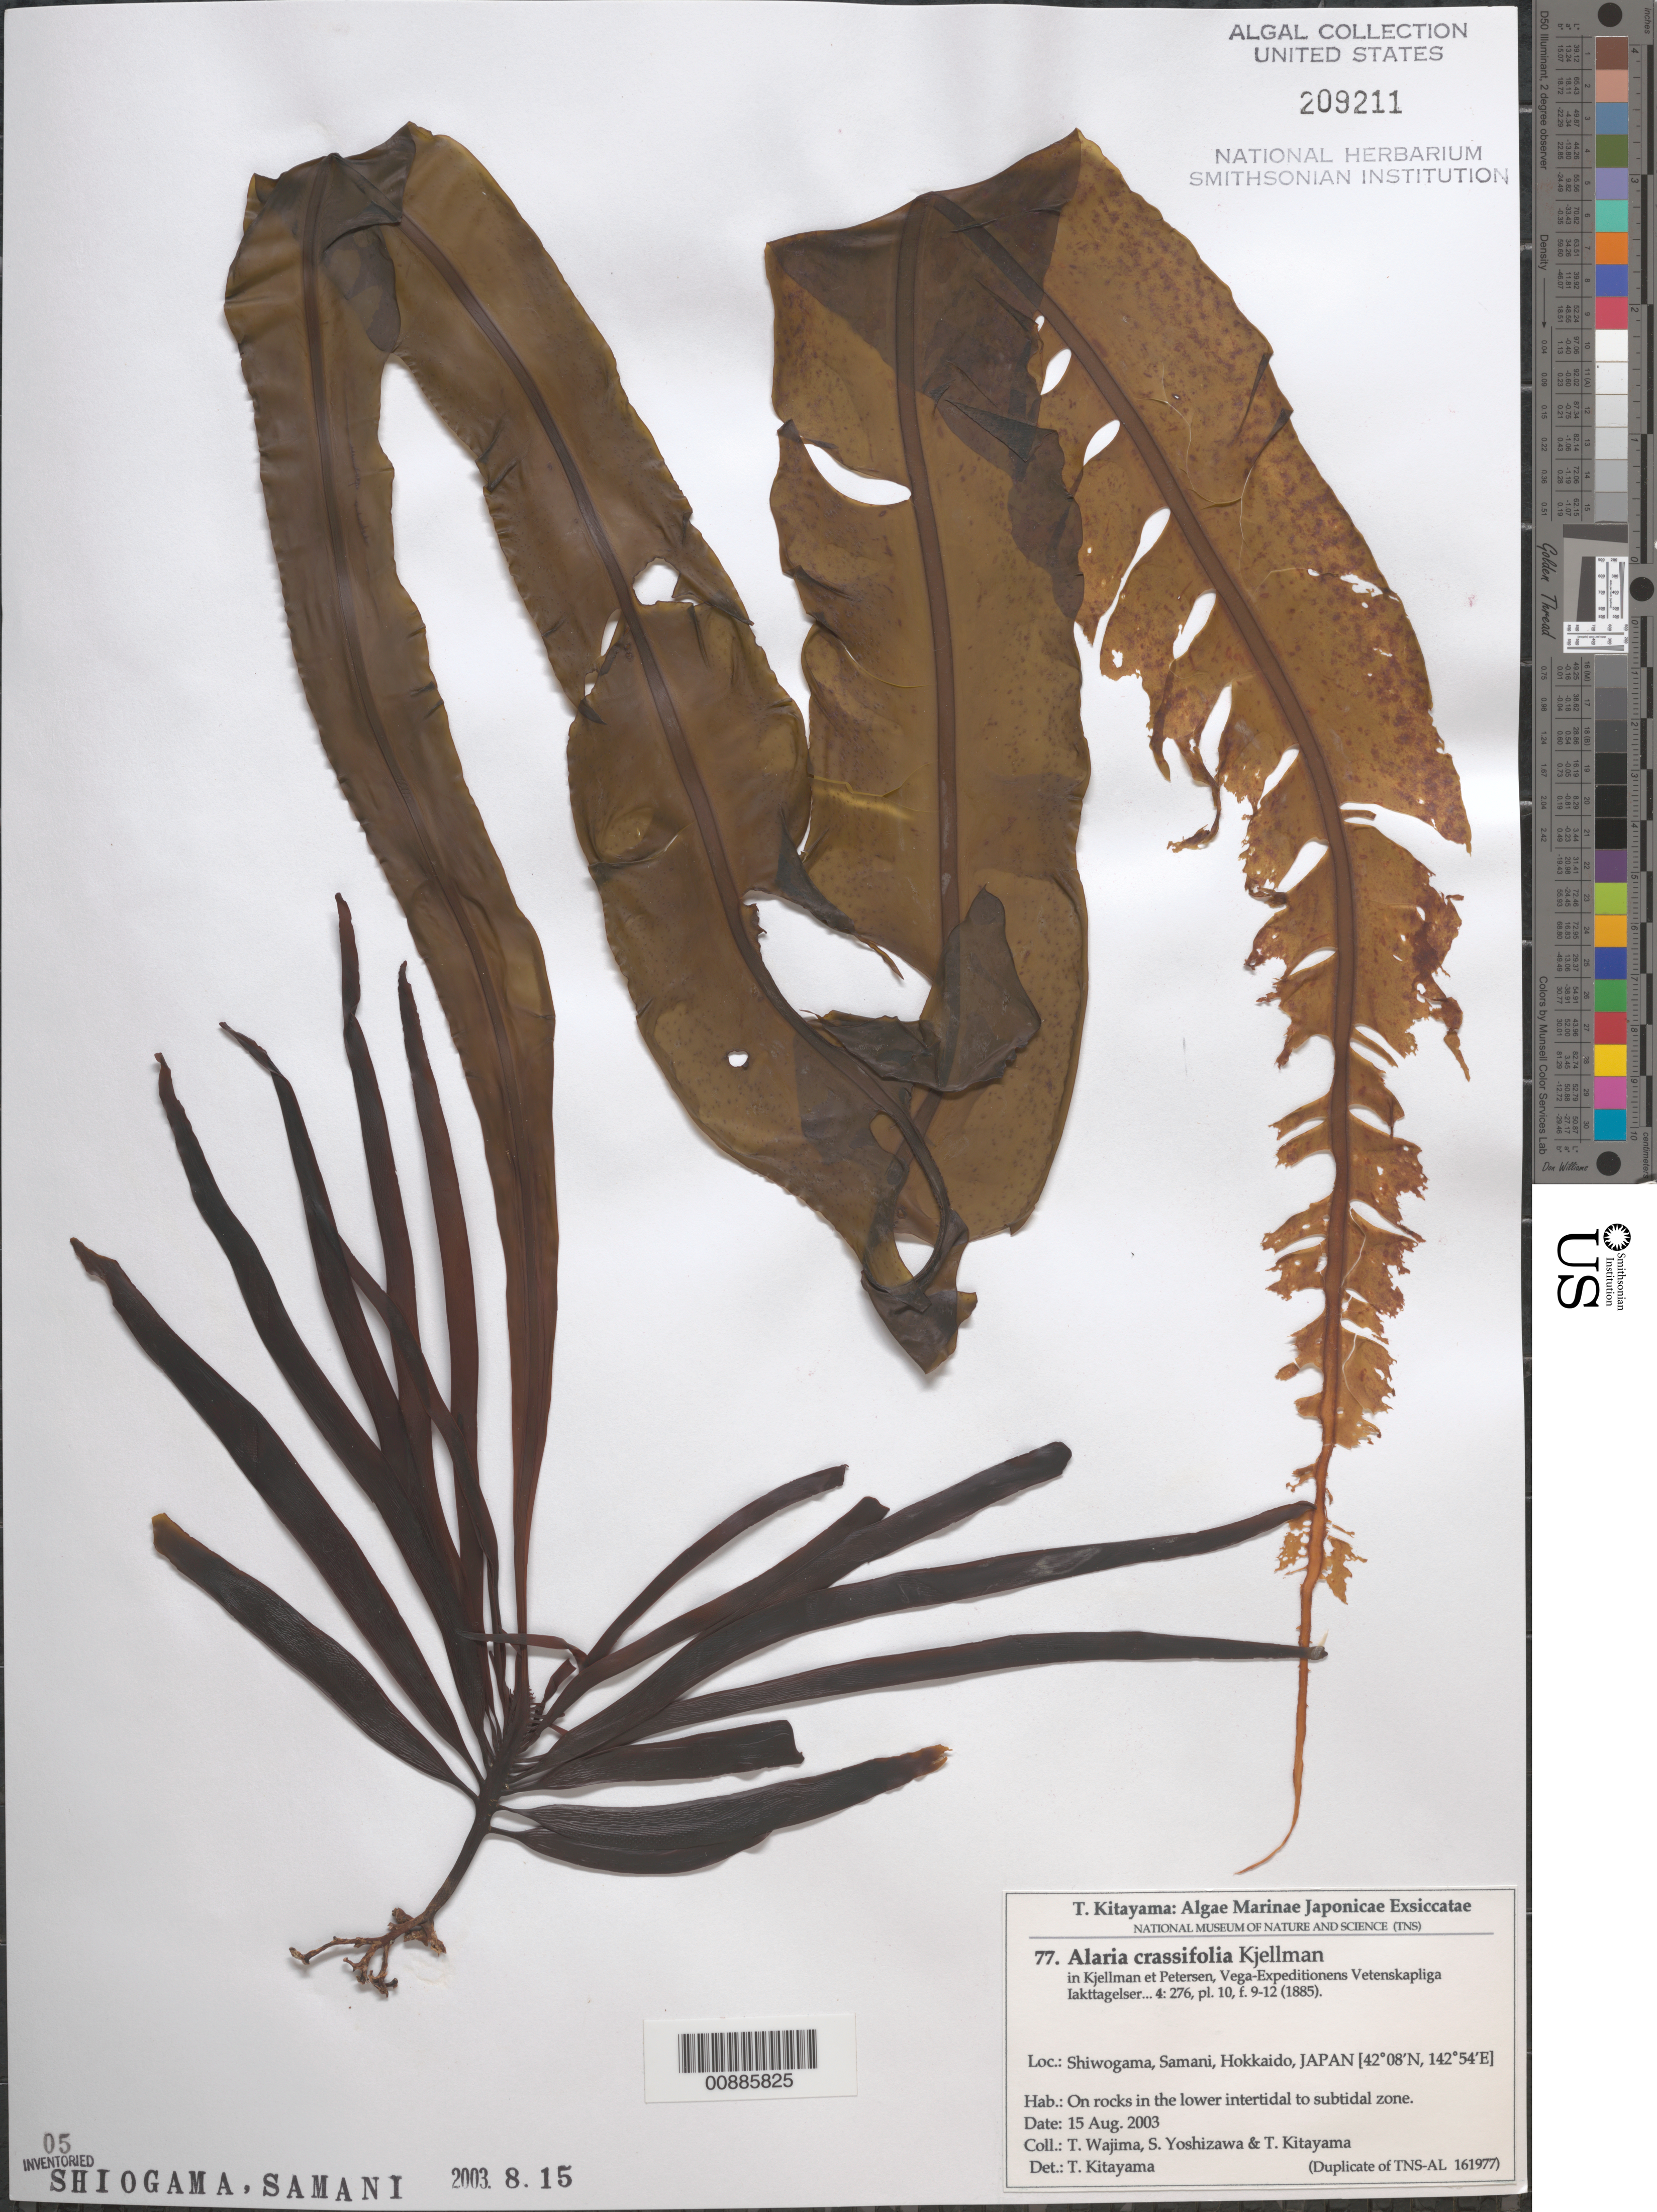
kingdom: Chromista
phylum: Ochrophyta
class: Phaeophyceae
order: Laminariales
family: Alariaceae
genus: Alaria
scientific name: Alaria crassifolia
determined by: Kitayama, T.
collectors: T. Wajima, S. Yoshizawa & T. Kitayama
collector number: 77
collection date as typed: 15 Aug 2003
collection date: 2003-08-15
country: Japan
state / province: Hokkaido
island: Hokkaido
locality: Shiwogama, Samani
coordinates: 42 08' N, 142 54' E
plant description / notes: Kitayama, T., Algae Marinae Japonicae Exsiccatae, Fasc. IV (Nos. 76-100)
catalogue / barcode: US 209211